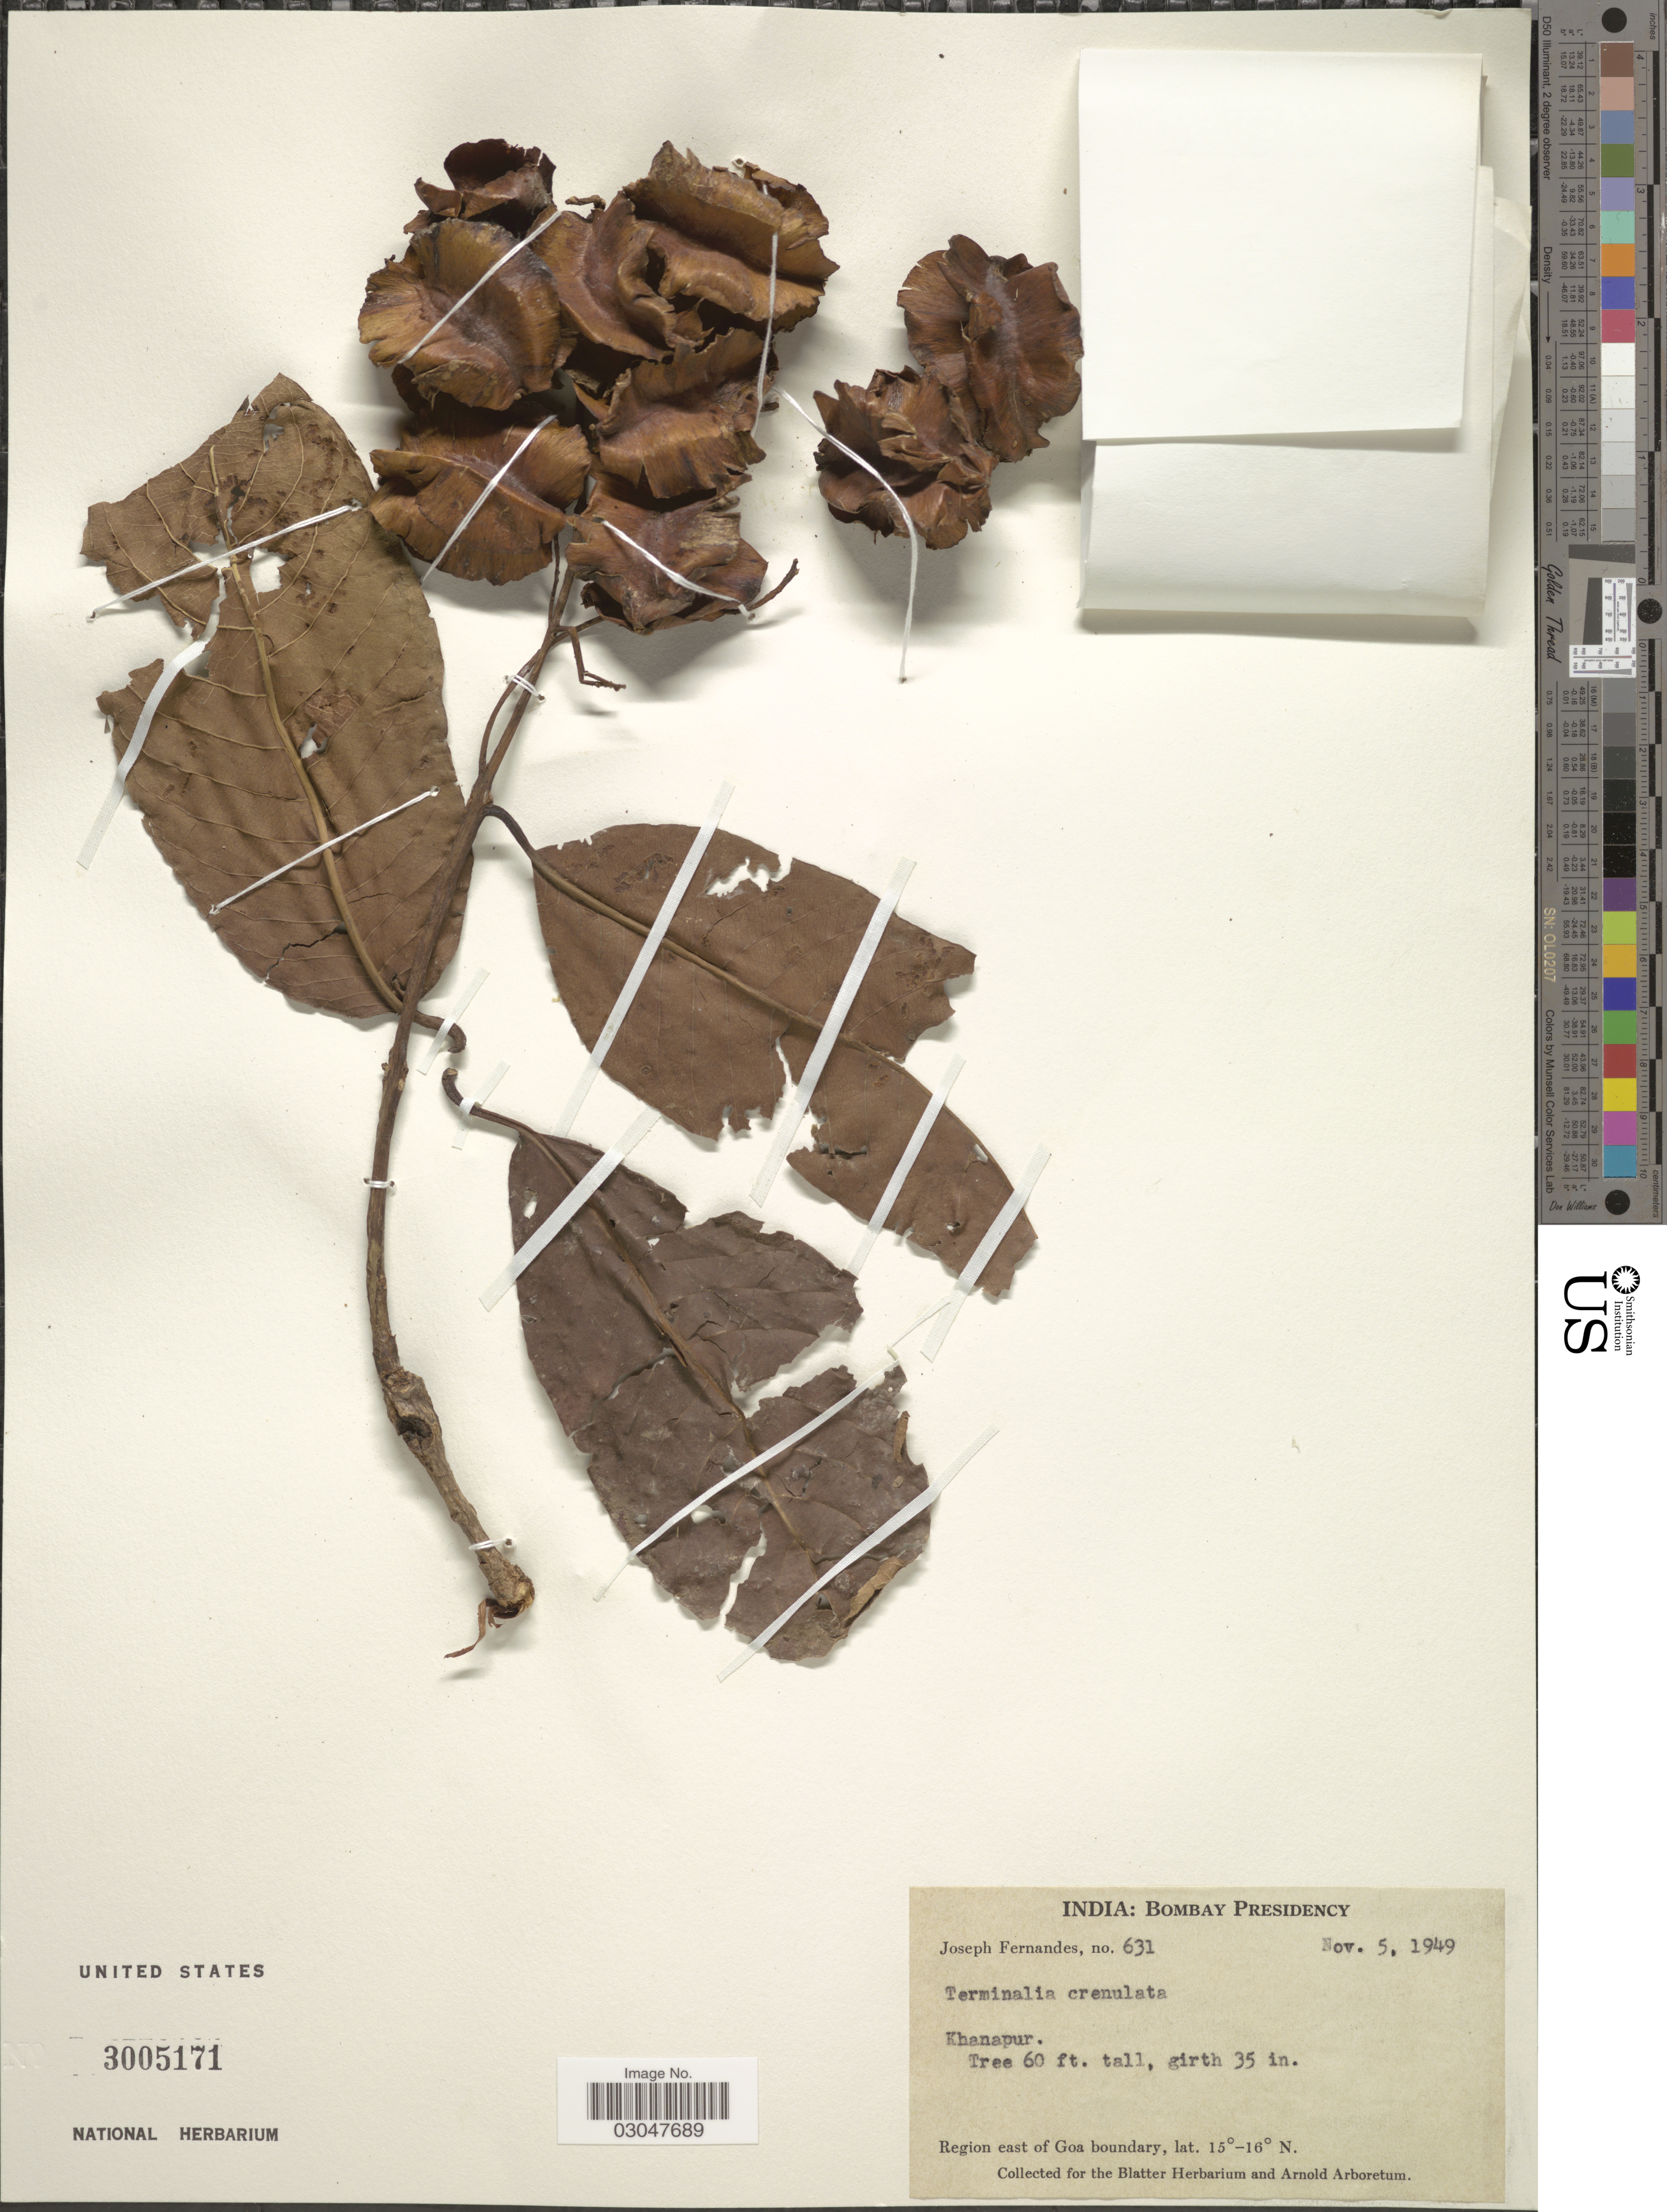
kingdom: Plantae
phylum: Tracheophyta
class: Magnoliopsida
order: Myrtales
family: Combretaceae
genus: Terminalia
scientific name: Terminalia crenulata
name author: A. Roth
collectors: J. Fernandes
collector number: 631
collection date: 1949-11-05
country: India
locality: Bombay Presidency. Khanapur. Region east of Goa boundary.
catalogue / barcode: US 3005171